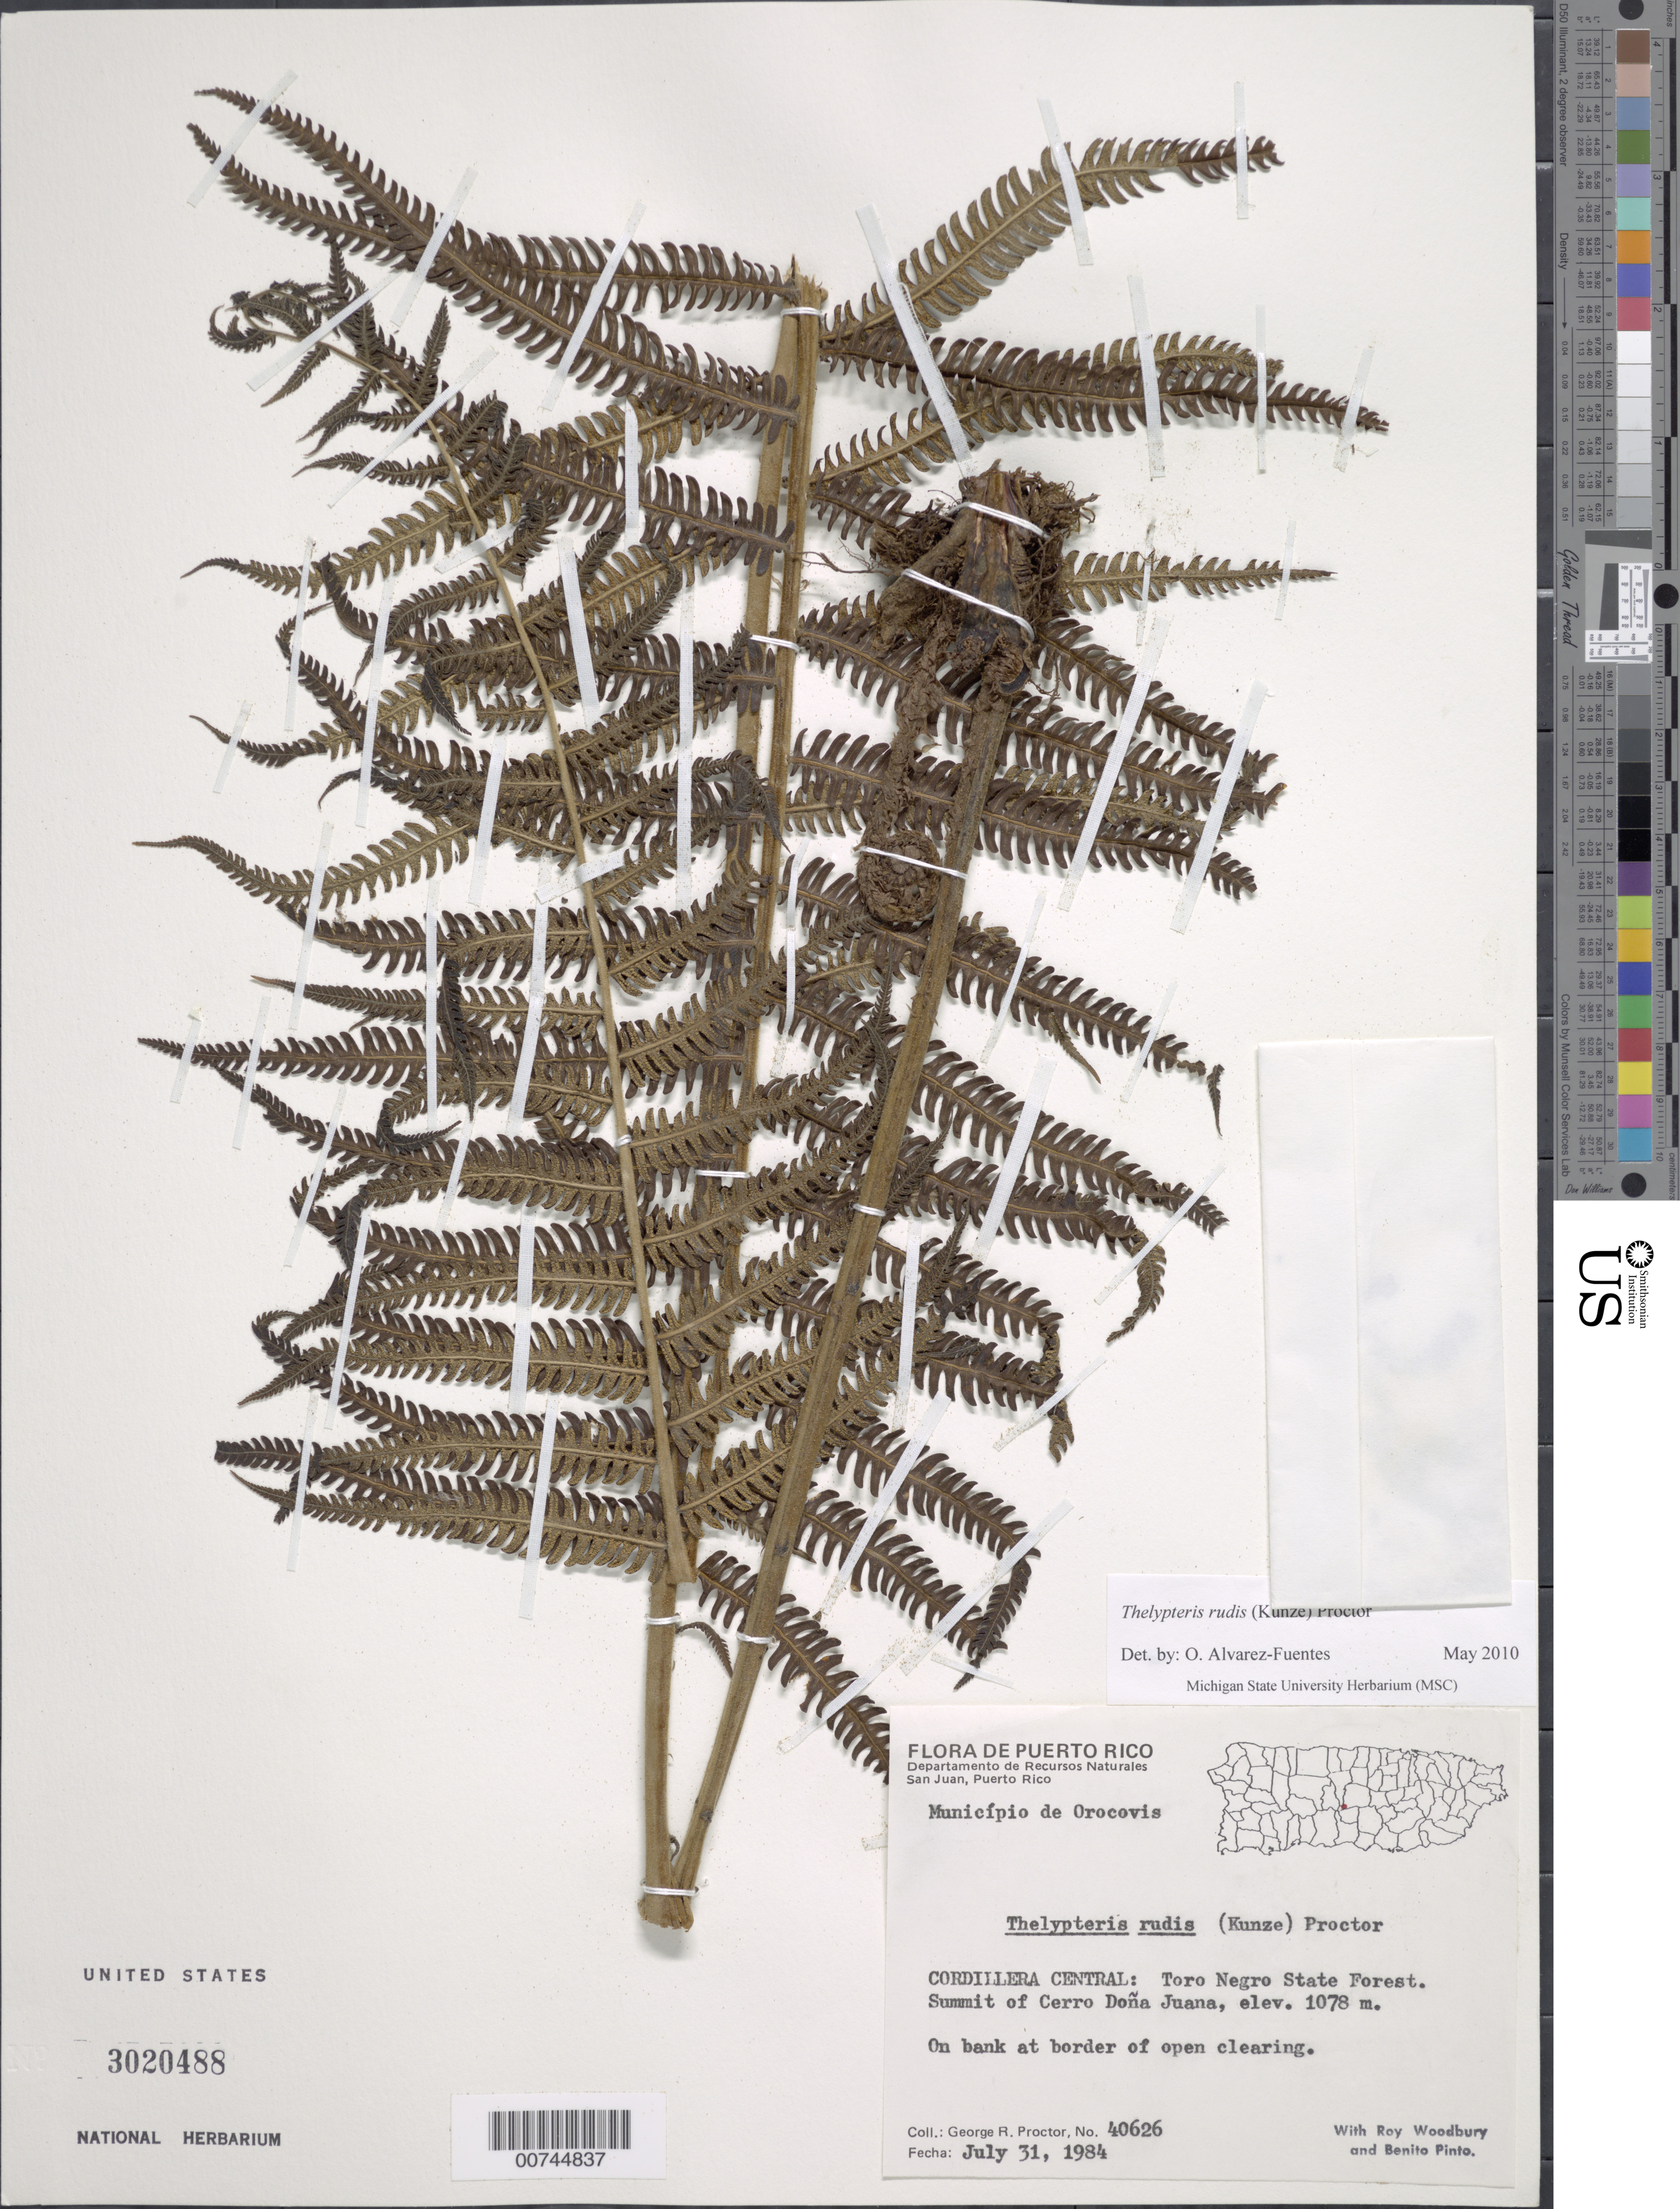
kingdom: Plantae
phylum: Tracheophyta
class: Polypodiopsida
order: Polypodiales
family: Thelypteridaceae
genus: Amauropelta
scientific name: Amauropelta rudis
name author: (Kunze) Pic. Serm.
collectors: G. R. Proctor, R. O. Woodbury & B. Pinto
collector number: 40626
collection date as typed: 31 Jul 1984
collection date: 1984-07-31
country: Puerto Rico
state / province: Orocovis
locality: Cordillera Central: Toro Negro State Forest. Summit of Cerro Doña Juana, Municipio de Orocovis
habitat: On bank at border of open clearing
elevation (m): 1078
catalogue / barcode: US 3020488